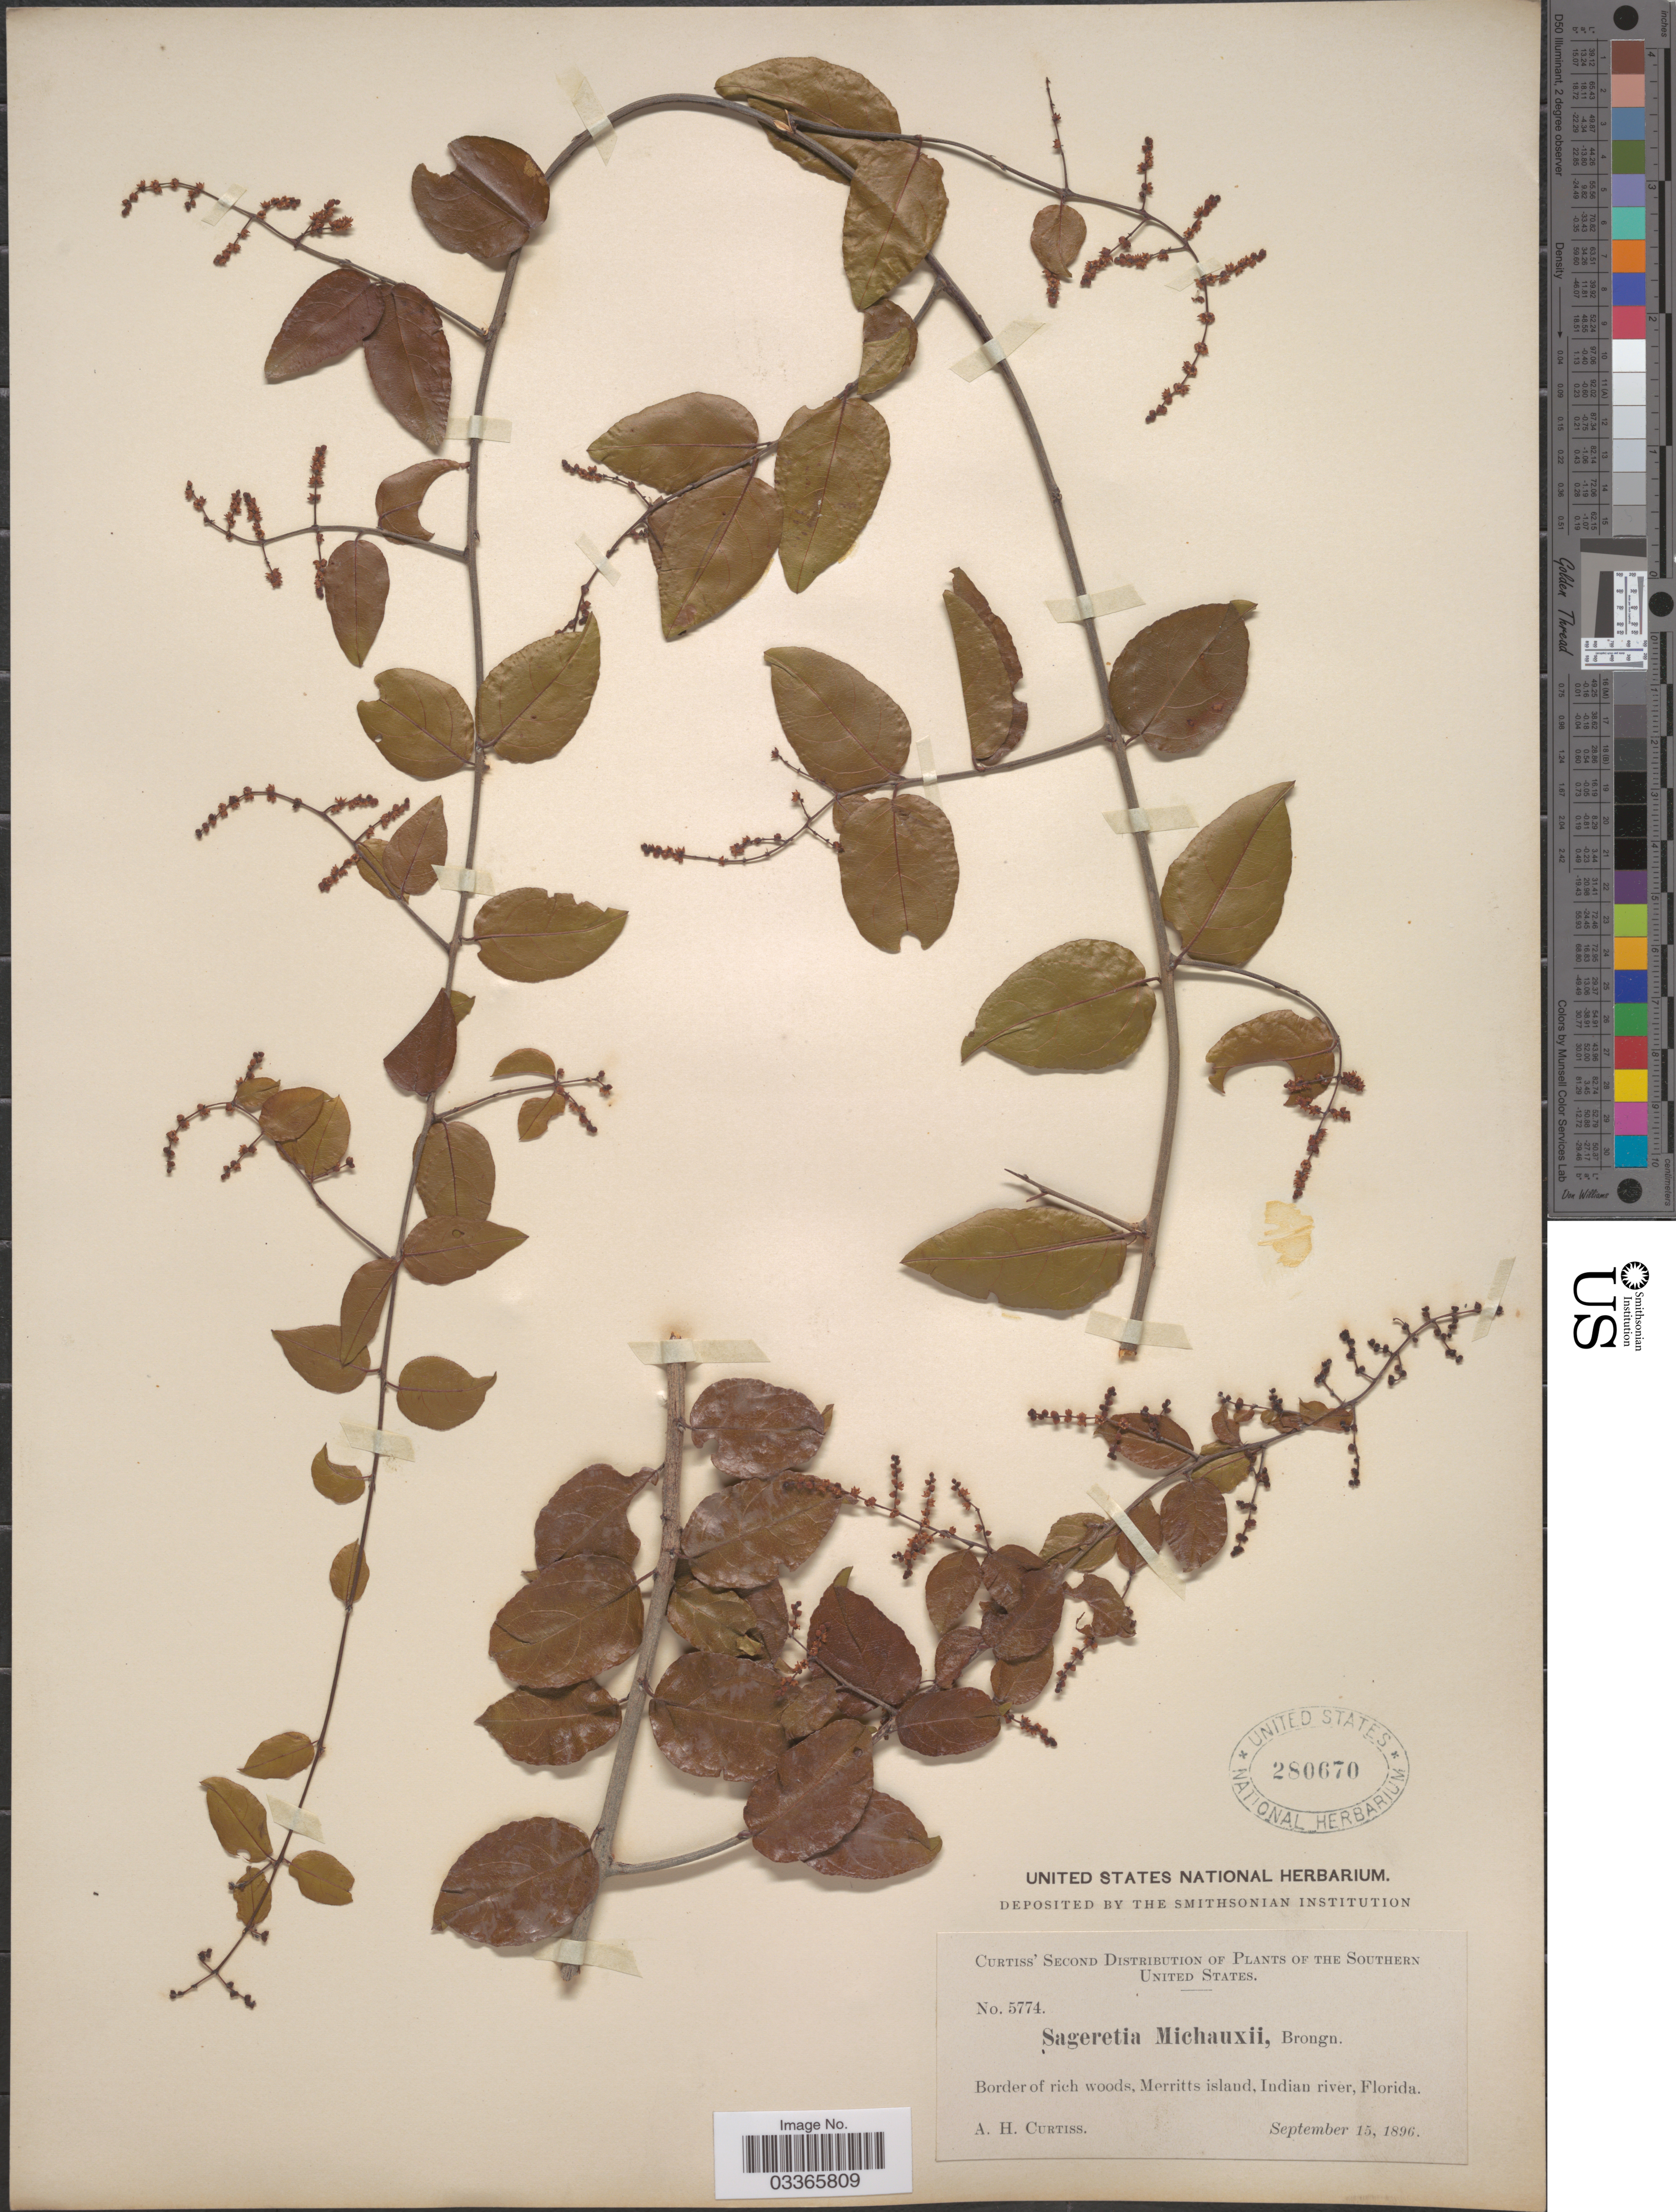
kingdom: Plantae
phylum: Tracheophyta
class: Magnoliopsida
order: Rosales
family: Rhamnaceae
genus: Sageretia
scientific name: Sageretia minutiflora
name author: (Michx.) Trel.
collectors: A. H. Curtiss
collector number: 5774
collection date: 1896-09-15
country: United States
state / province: Florida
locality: Southern United States. Border of rich woods, Merritts island, Indian river.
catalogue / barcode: US 280670